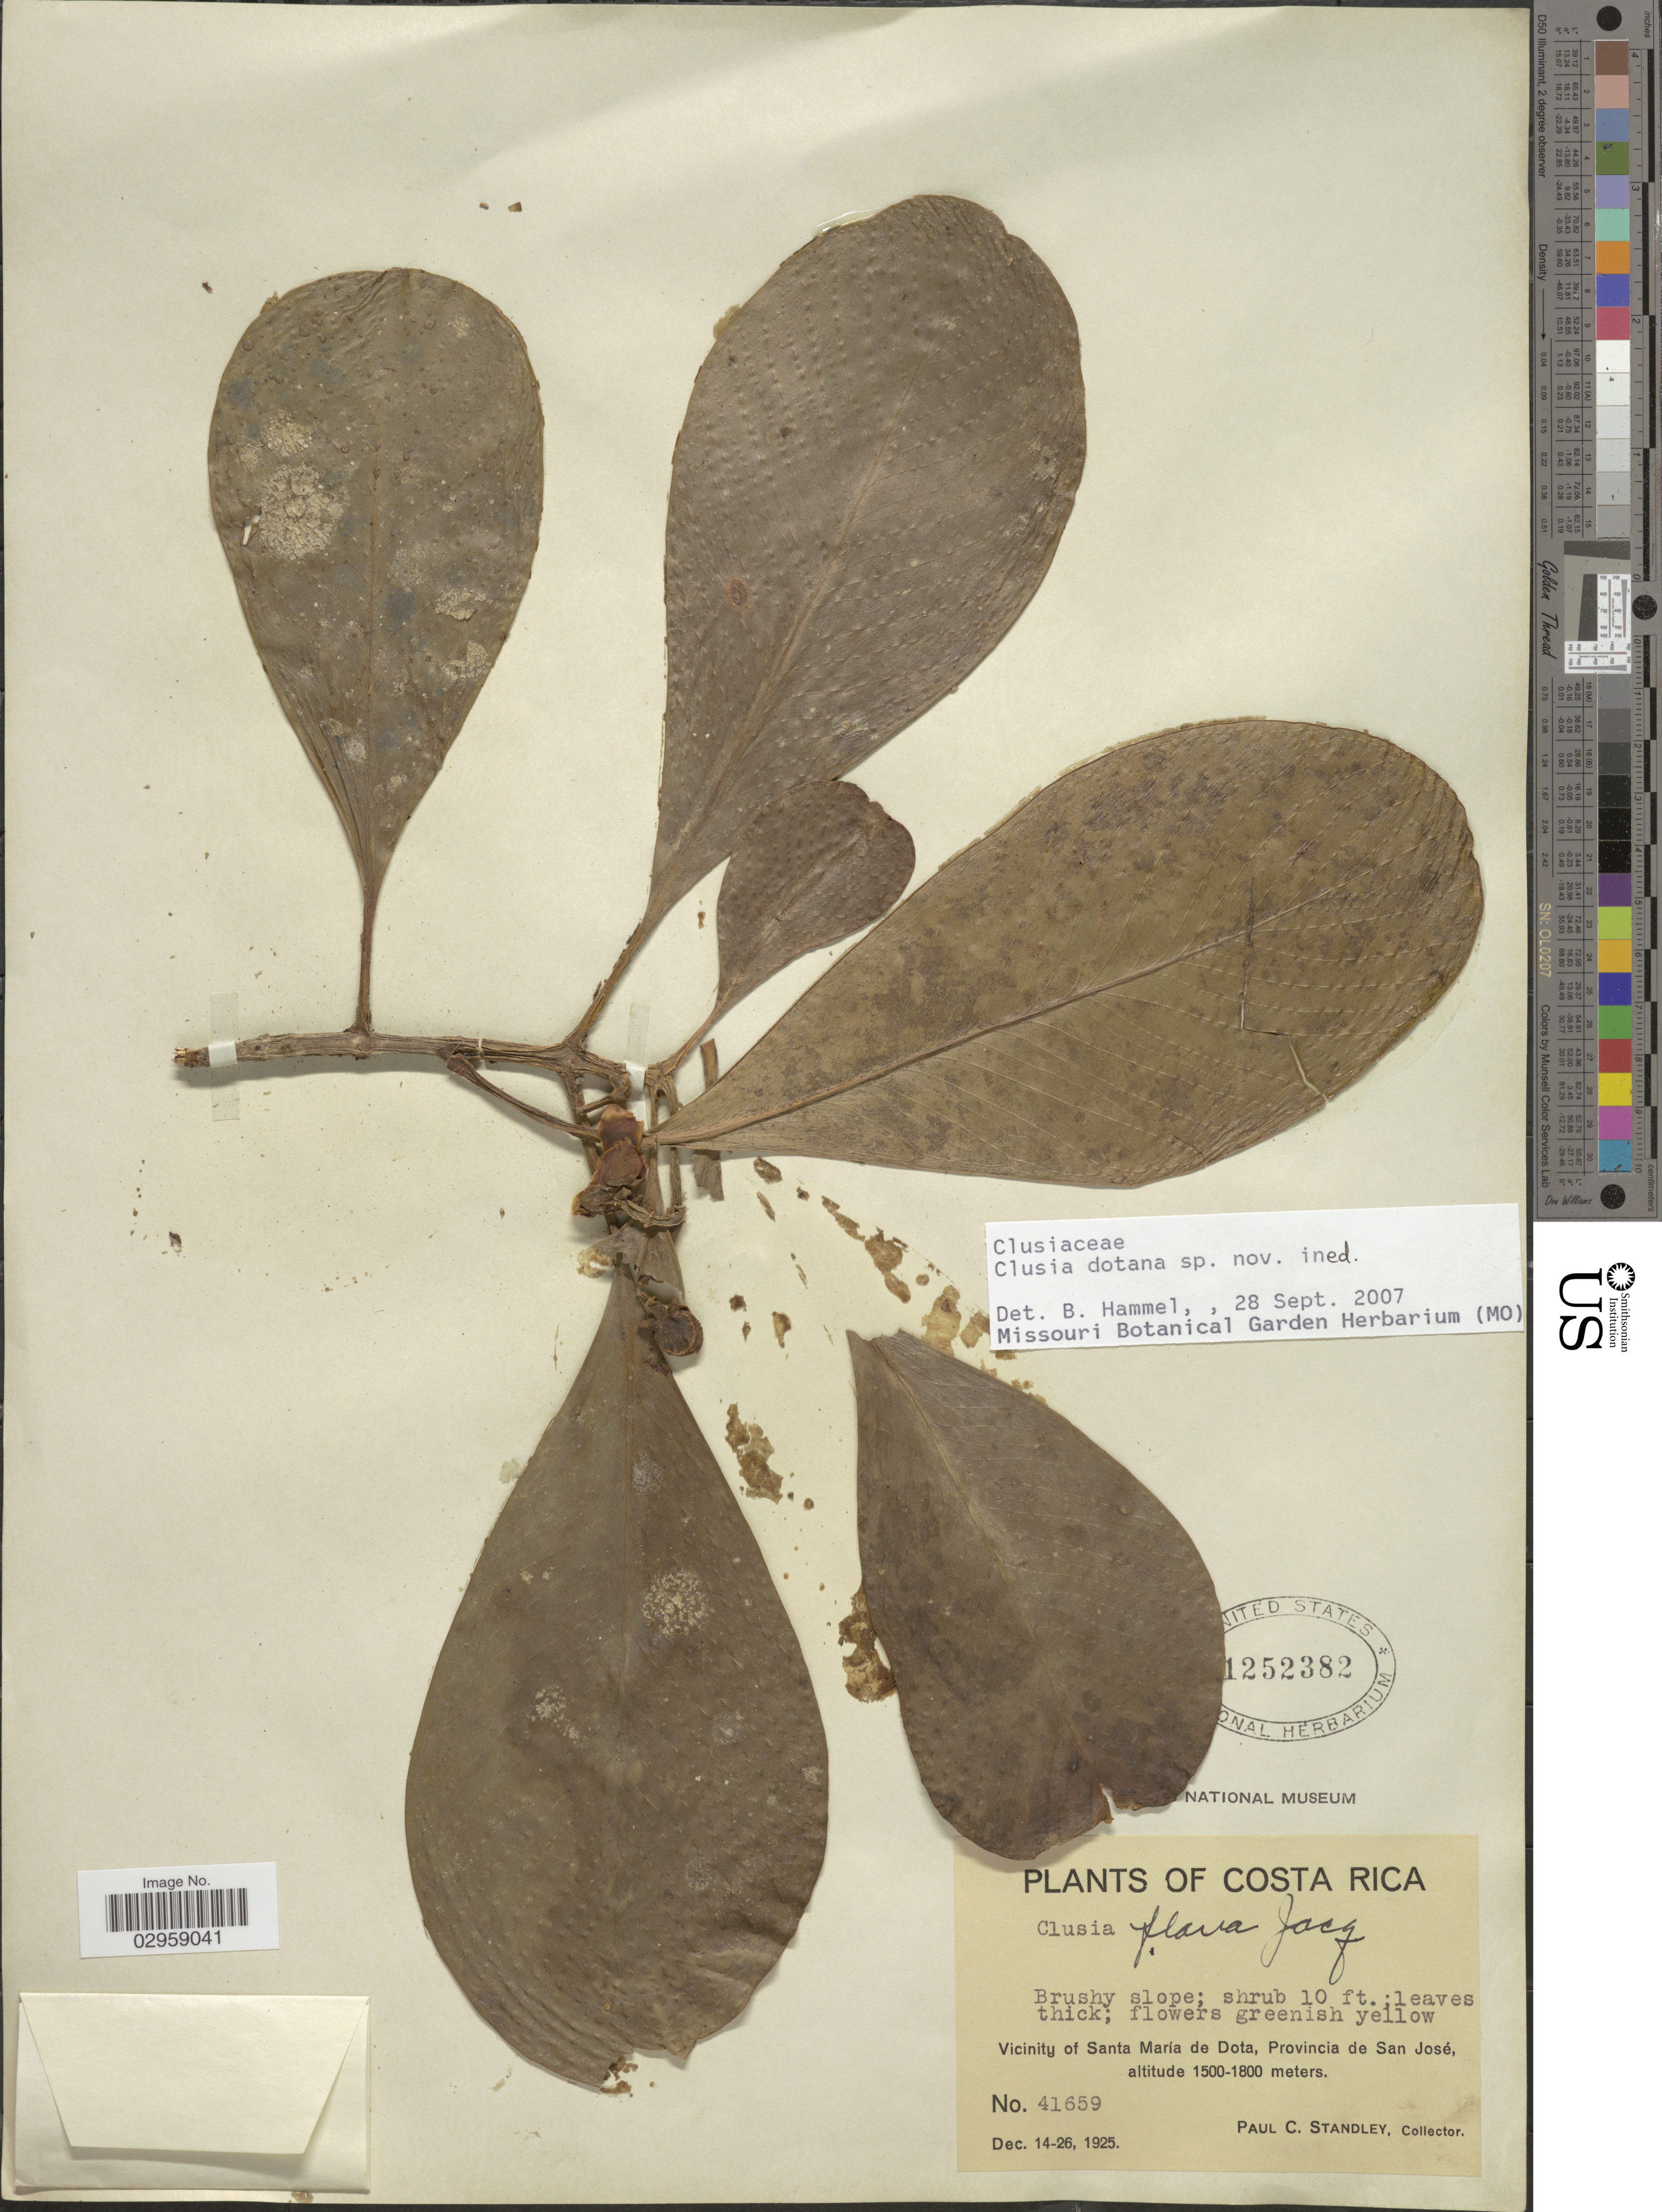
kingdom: Plantae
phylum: Tracheophyta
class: Magnoliopsida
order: Malpighiales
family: Clusiaceae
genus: Clusia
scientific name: Clusia dotana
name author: Hammel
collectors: P. C. Standley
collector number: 41659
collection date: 1925-12-14/1925-12-26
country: Costa Rica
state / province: San José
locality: Vicinity of Santa María de Dota.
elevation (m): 1500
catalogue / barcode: US 1252382